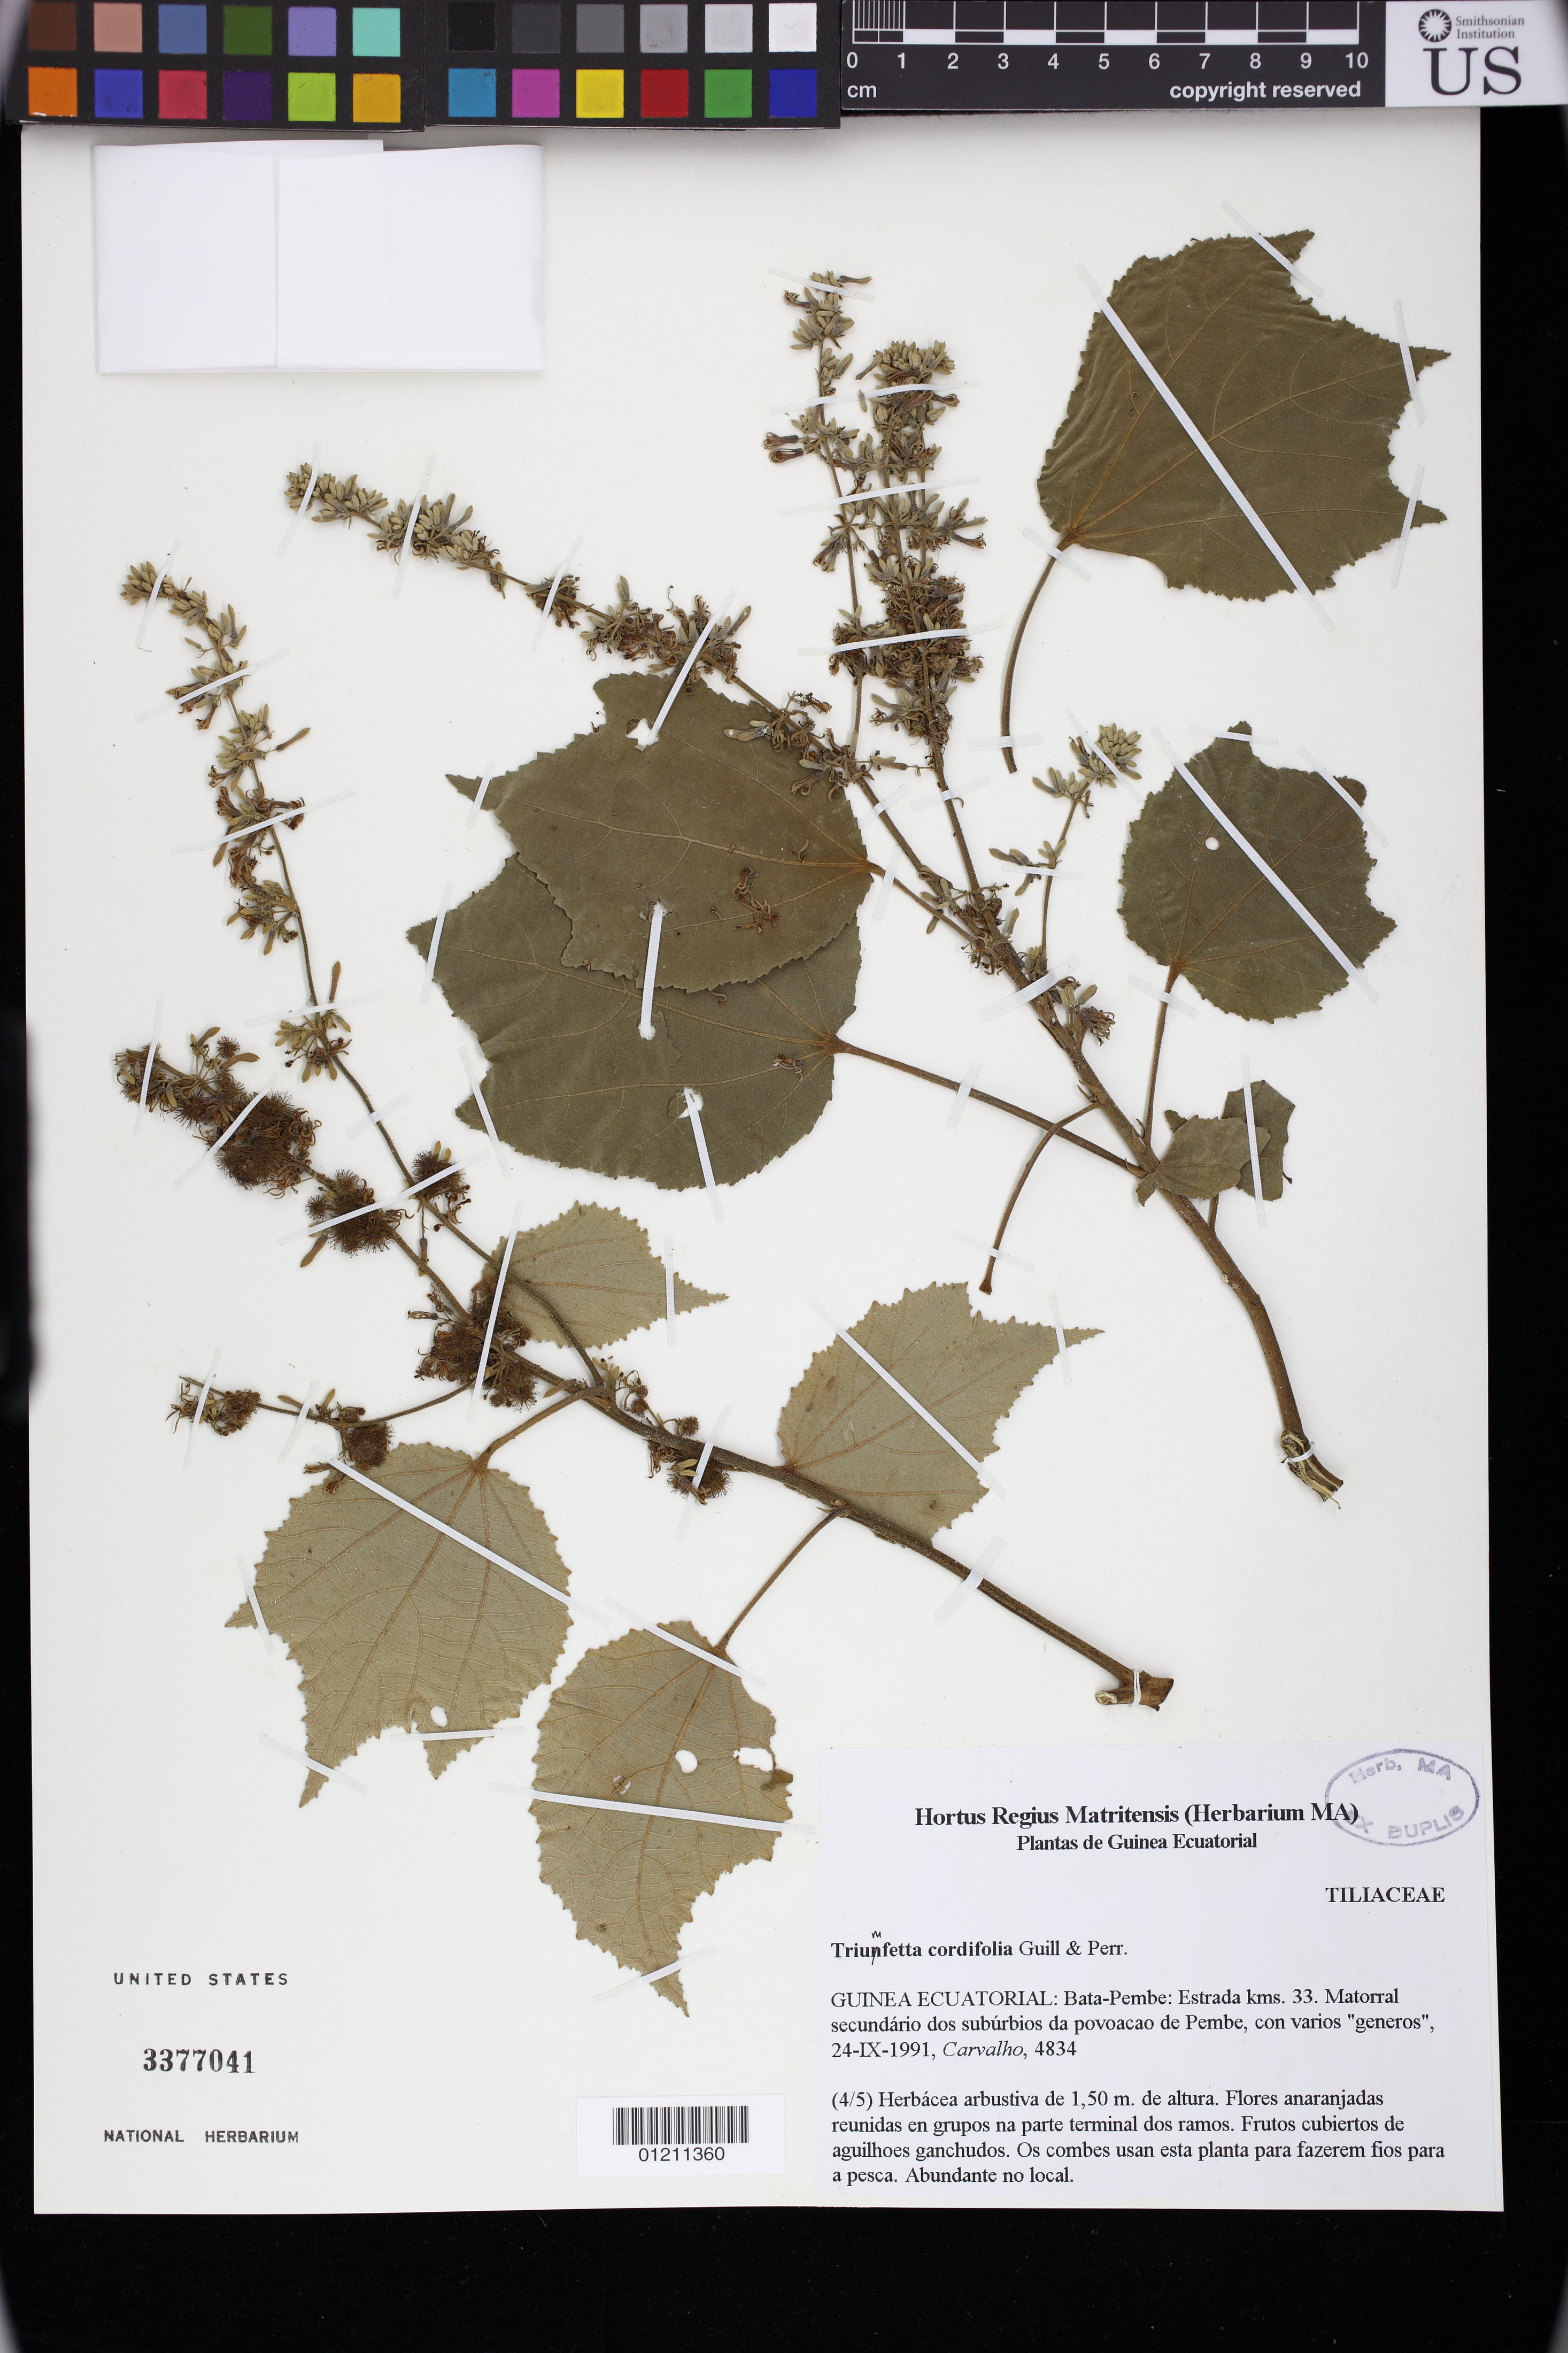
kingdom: Plantae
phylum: Tracheophyta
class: Magnoliopsida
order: Malvales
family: Malvaceae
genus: Triumfetta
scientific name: Triumfetta cordifolia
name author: A. Rich.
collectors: M. F. Carvalho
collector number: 4834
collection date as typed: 23 Sep 1991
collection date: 1991-09-23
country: Equatorial Guinea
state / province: Litoral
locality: Guinea Ecuatorial: Bata-Pembe: Estrada kms. 33. Matorral secundario dos suburbios da povoacao de Pembe, con varios "generos"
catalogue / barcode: US 3377041